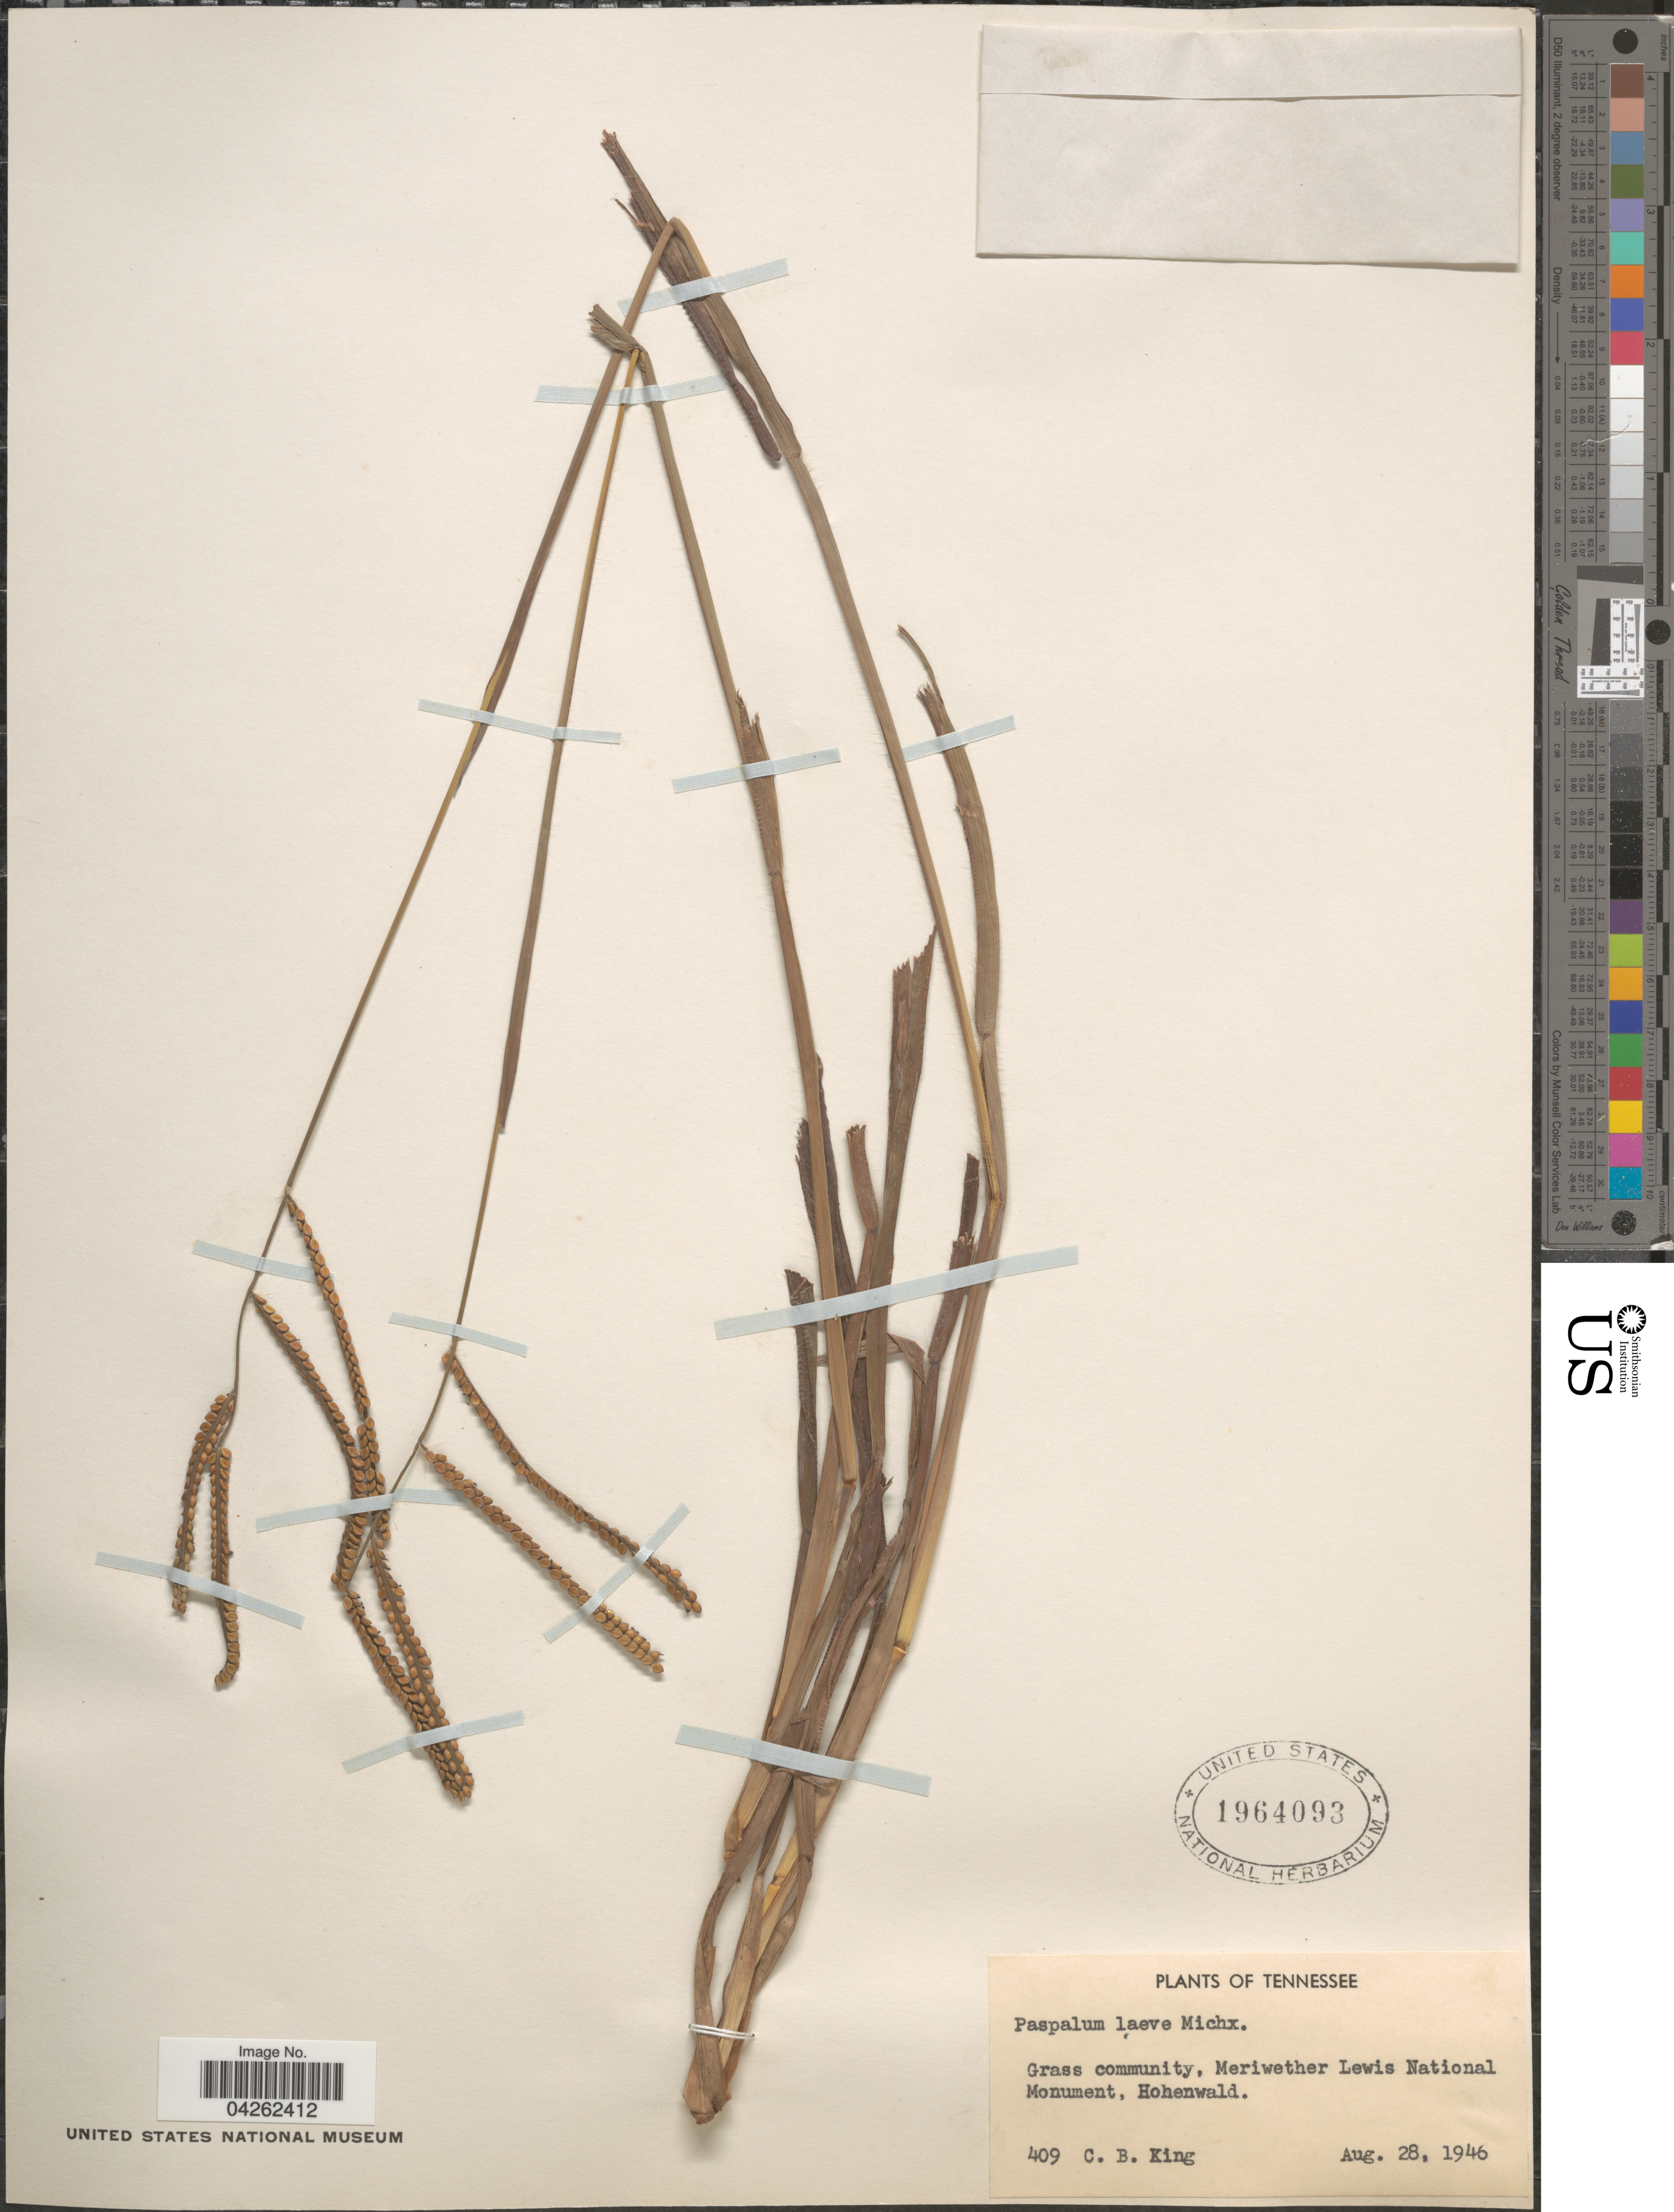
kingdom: Plantae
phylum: Tracheophyta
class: Liliopsida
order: Poales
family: Poaceae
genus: Paspalum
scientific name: Paspalum laeve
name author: Michx.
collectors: C. King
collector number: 409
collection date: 1946-08-28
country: United States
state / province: Tennessee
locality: Grass community, Meriwether Lewis National Monument, Hohenwald.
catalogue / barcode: US 1964093